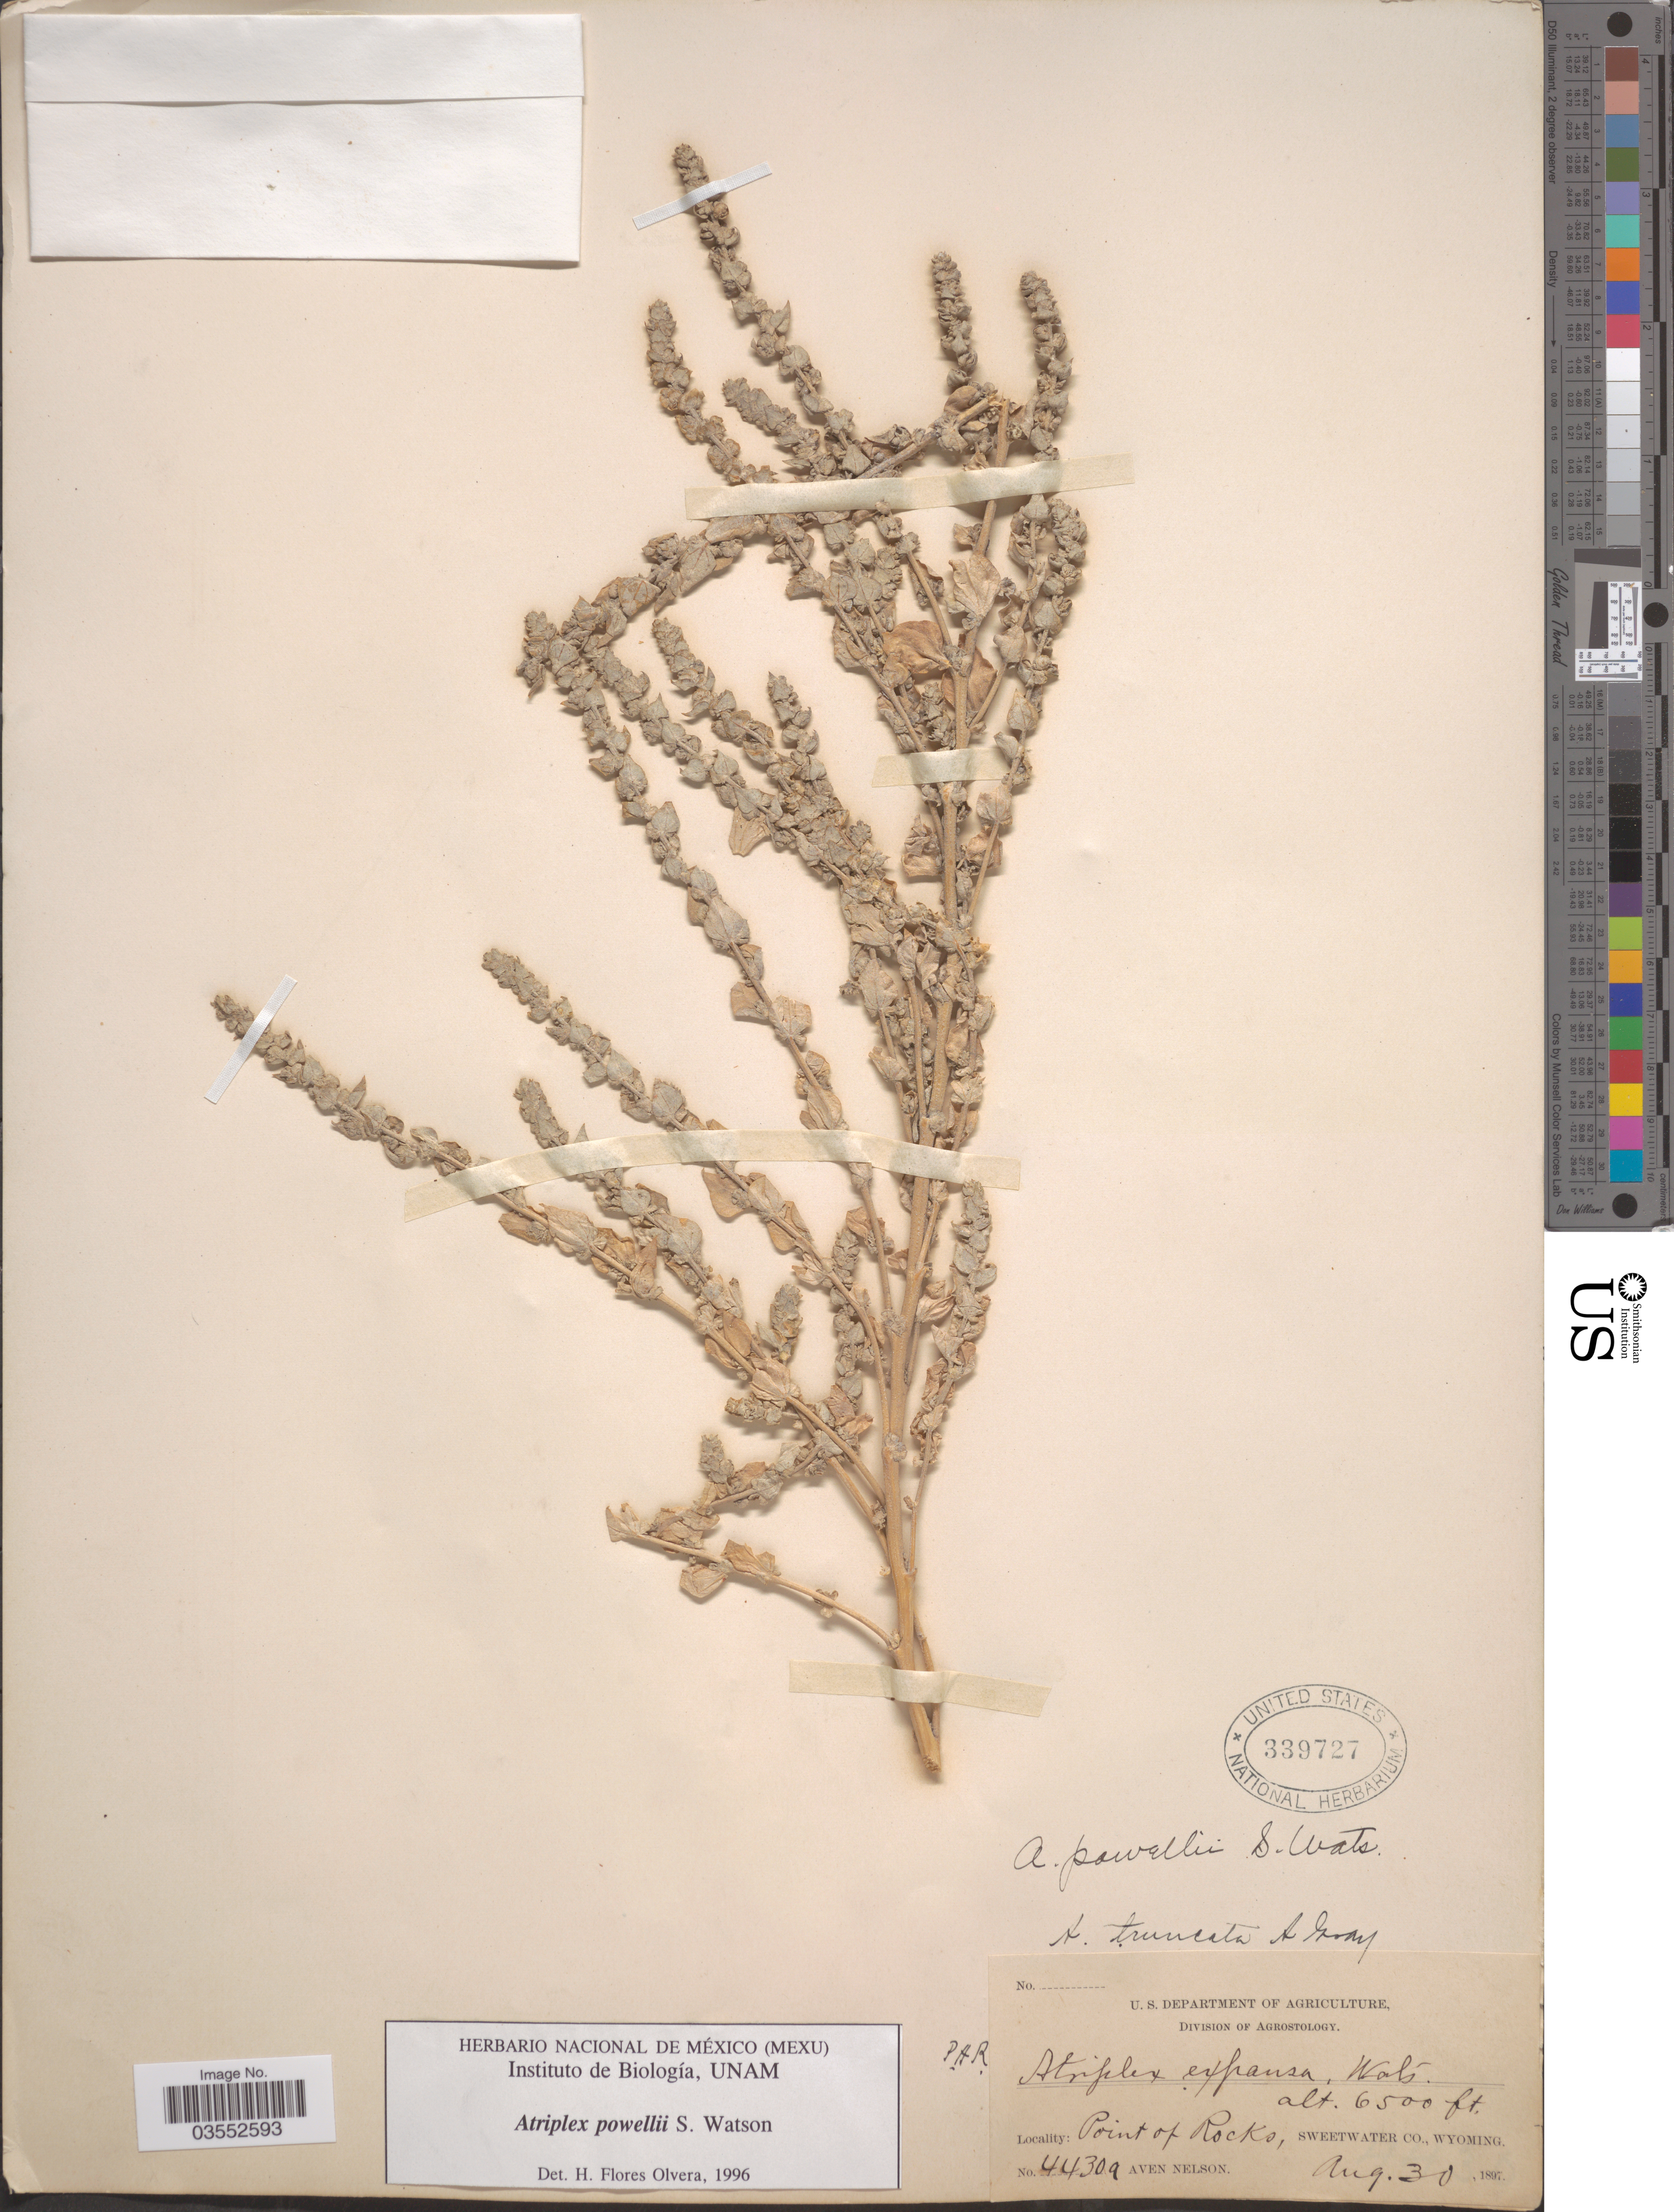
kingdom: Plantae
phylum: Tracheophyta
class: Magnoliopsida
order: Caryophyllales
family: Amaranthaceae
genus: Atriplex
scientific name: Atriplex powellii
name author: S. Watson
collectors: A. Nelson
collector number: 4430a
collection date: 1897-08-30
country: United States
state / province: Wyoming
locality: Point of Rocks, Sweetwater Co.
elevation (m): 1981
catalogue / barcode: US 339727